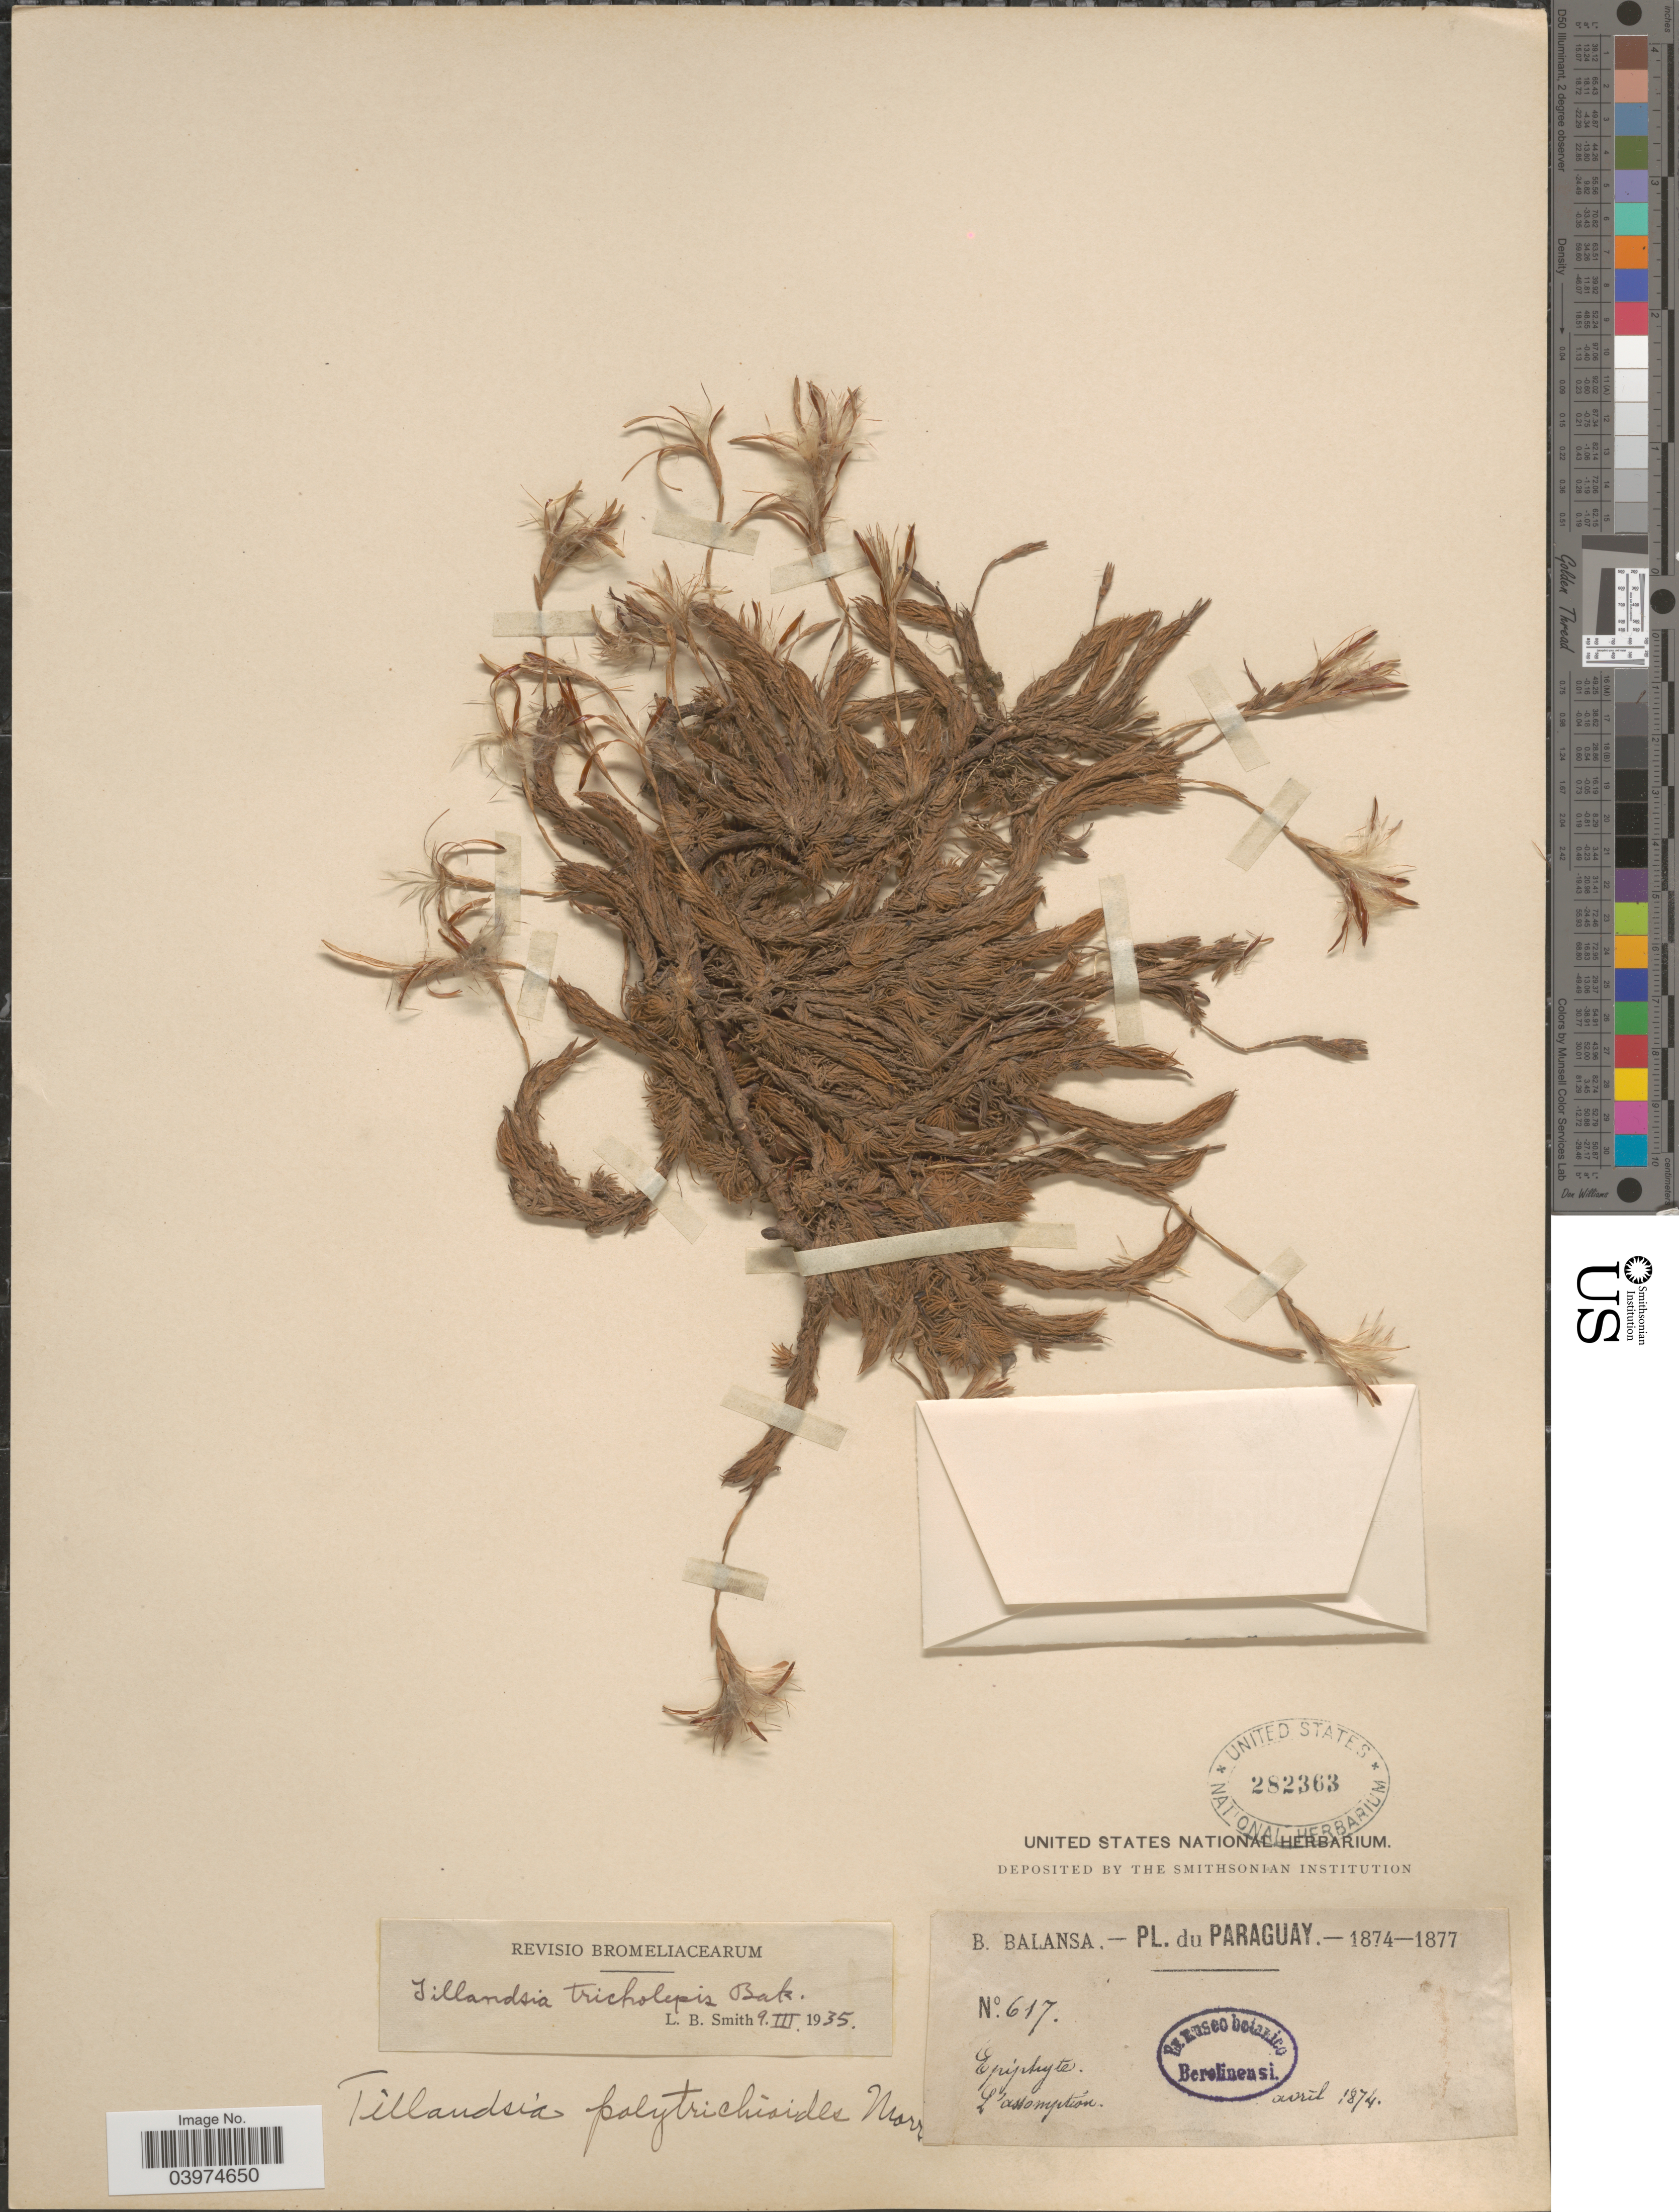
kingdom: Plantae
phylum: Tracheophyta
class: Liliopsida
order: Poales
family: Bromeliaceae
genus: Tillandsia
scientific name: Tillandsia tricholepis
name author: Baker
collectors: B. Balansa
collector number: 617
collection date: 1874-04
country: Paraguay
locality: Epiphyte. L'assomption.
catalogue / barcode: US 282363